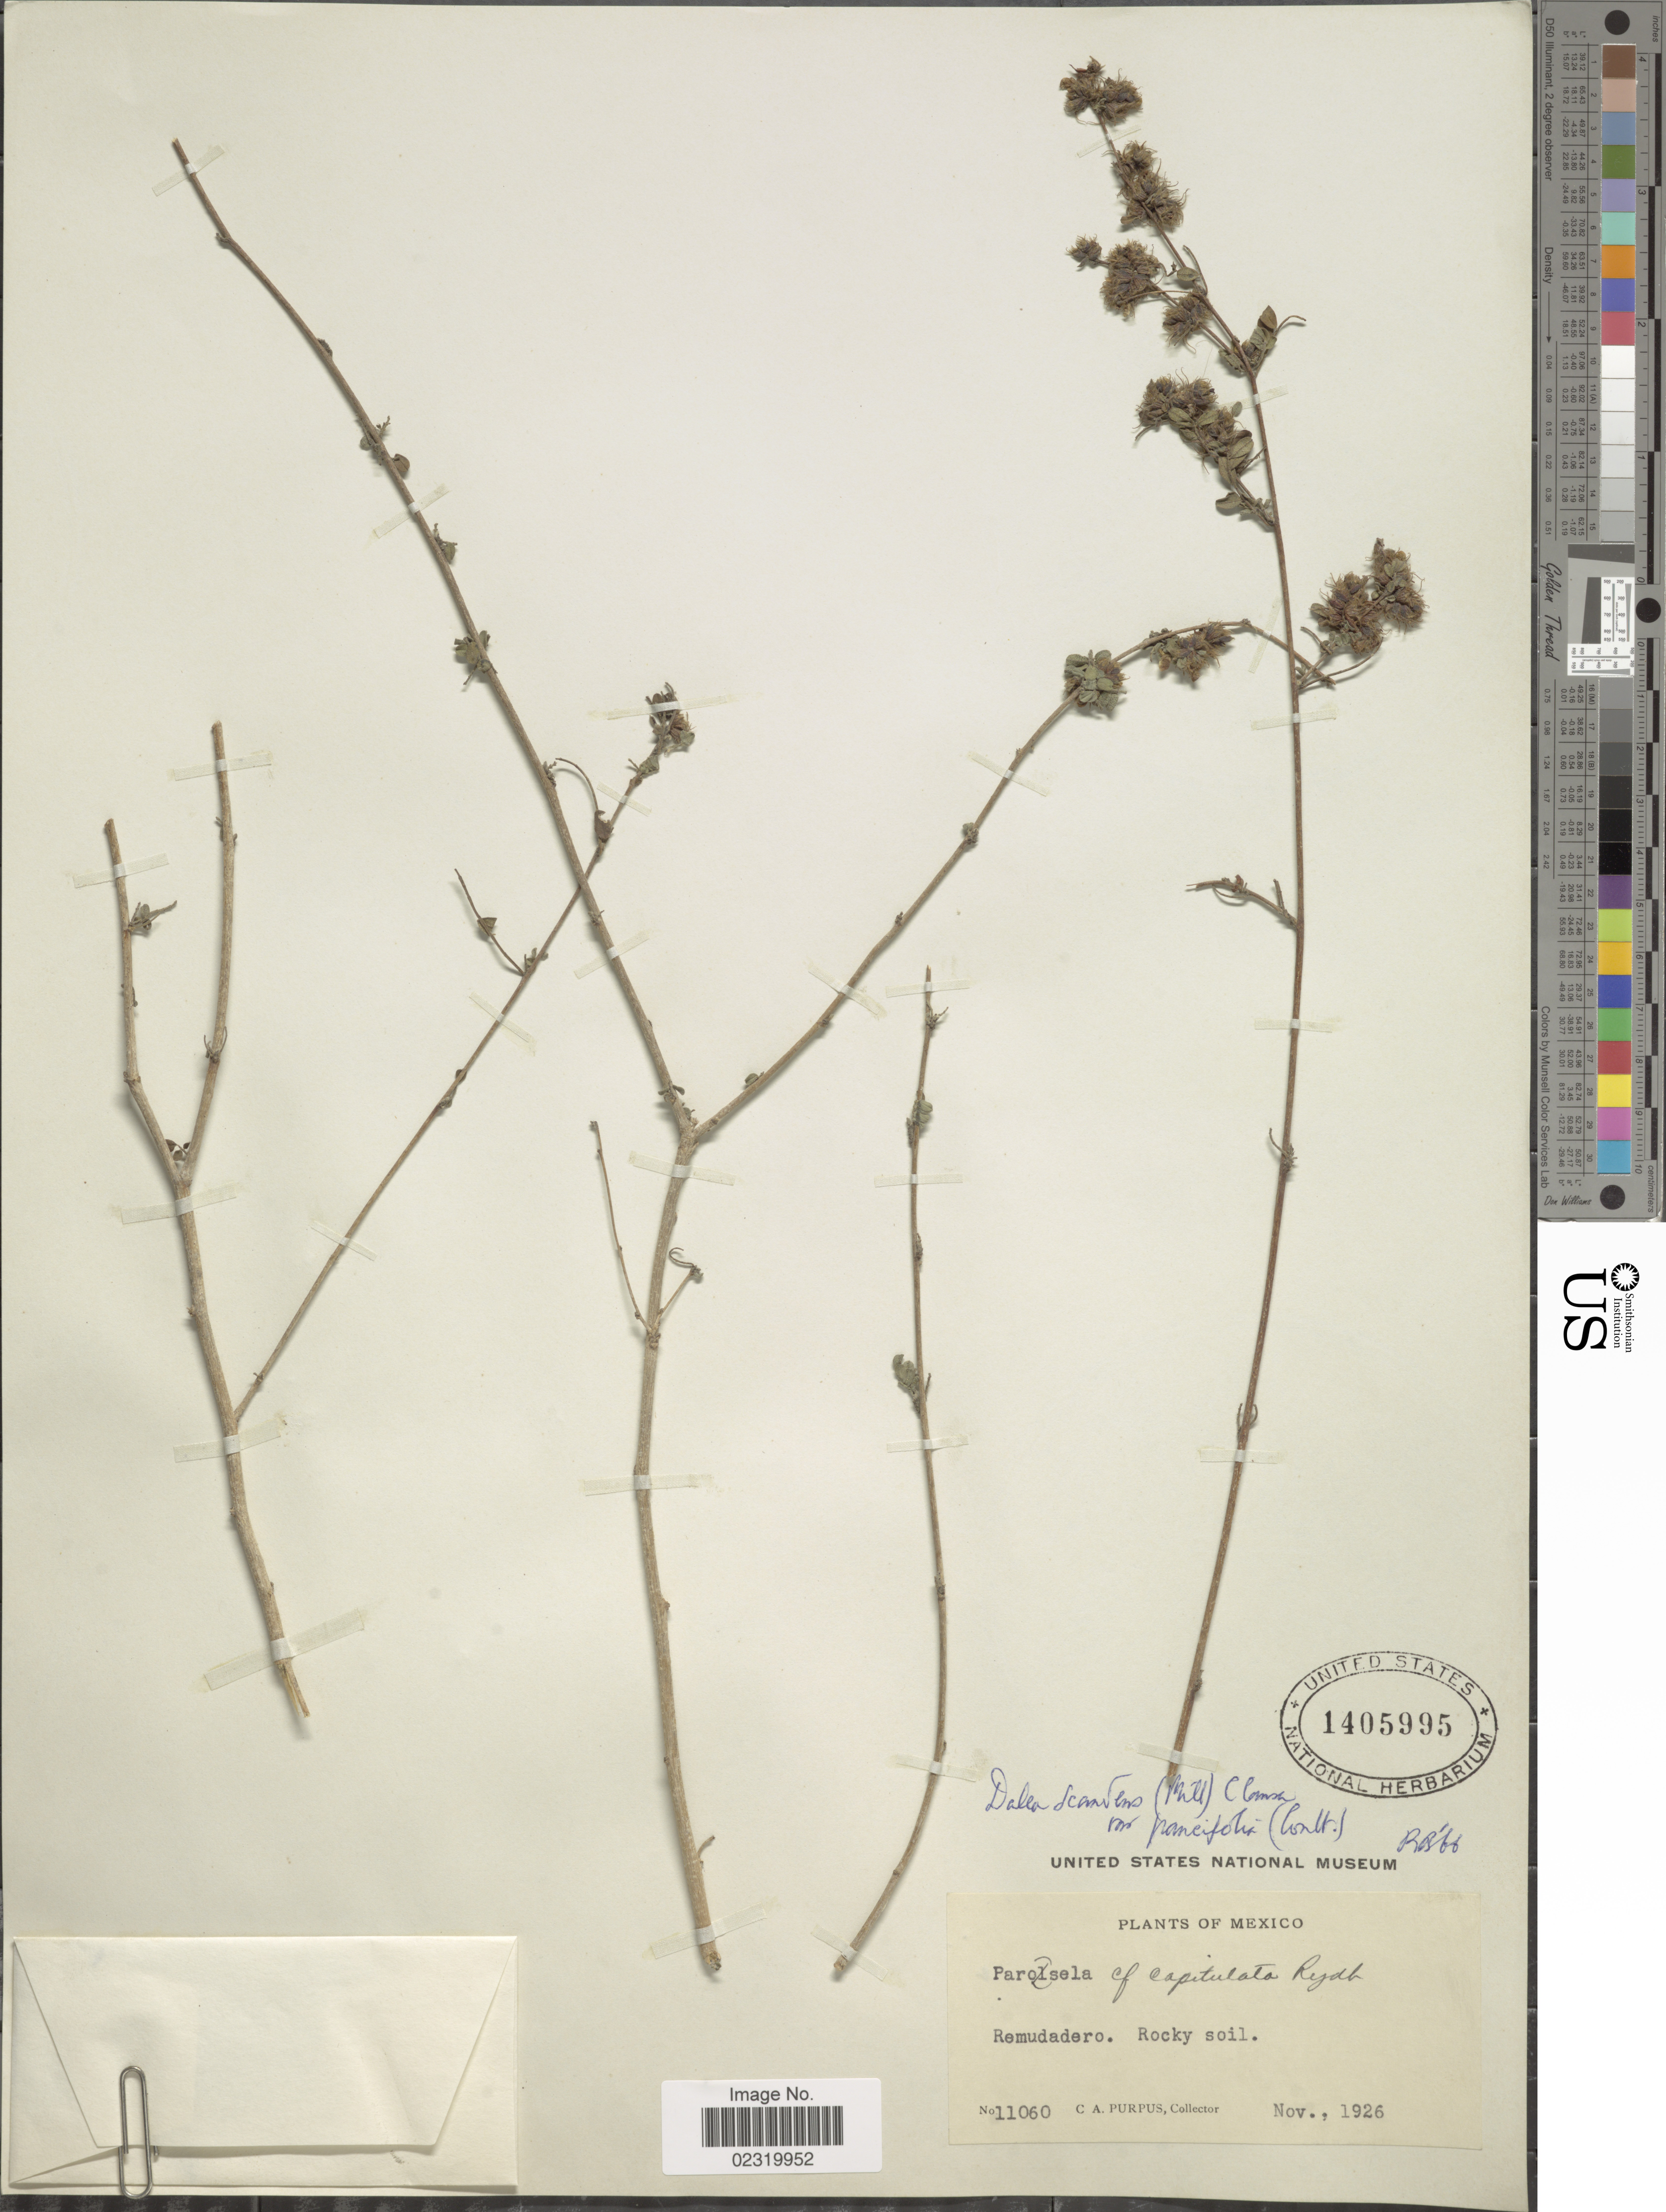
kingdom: Plantae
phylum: Tracheophyta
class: Magnoliopsida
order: Fabales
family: Fabaceae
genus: Dalea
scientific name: Dalea scandens var. paucifolia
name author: (J.M. Coult.) Barneby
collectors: C. A. Purpus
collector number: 11060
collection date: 1926-11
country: Mexico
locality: Remudadero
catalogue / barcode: US 1405995